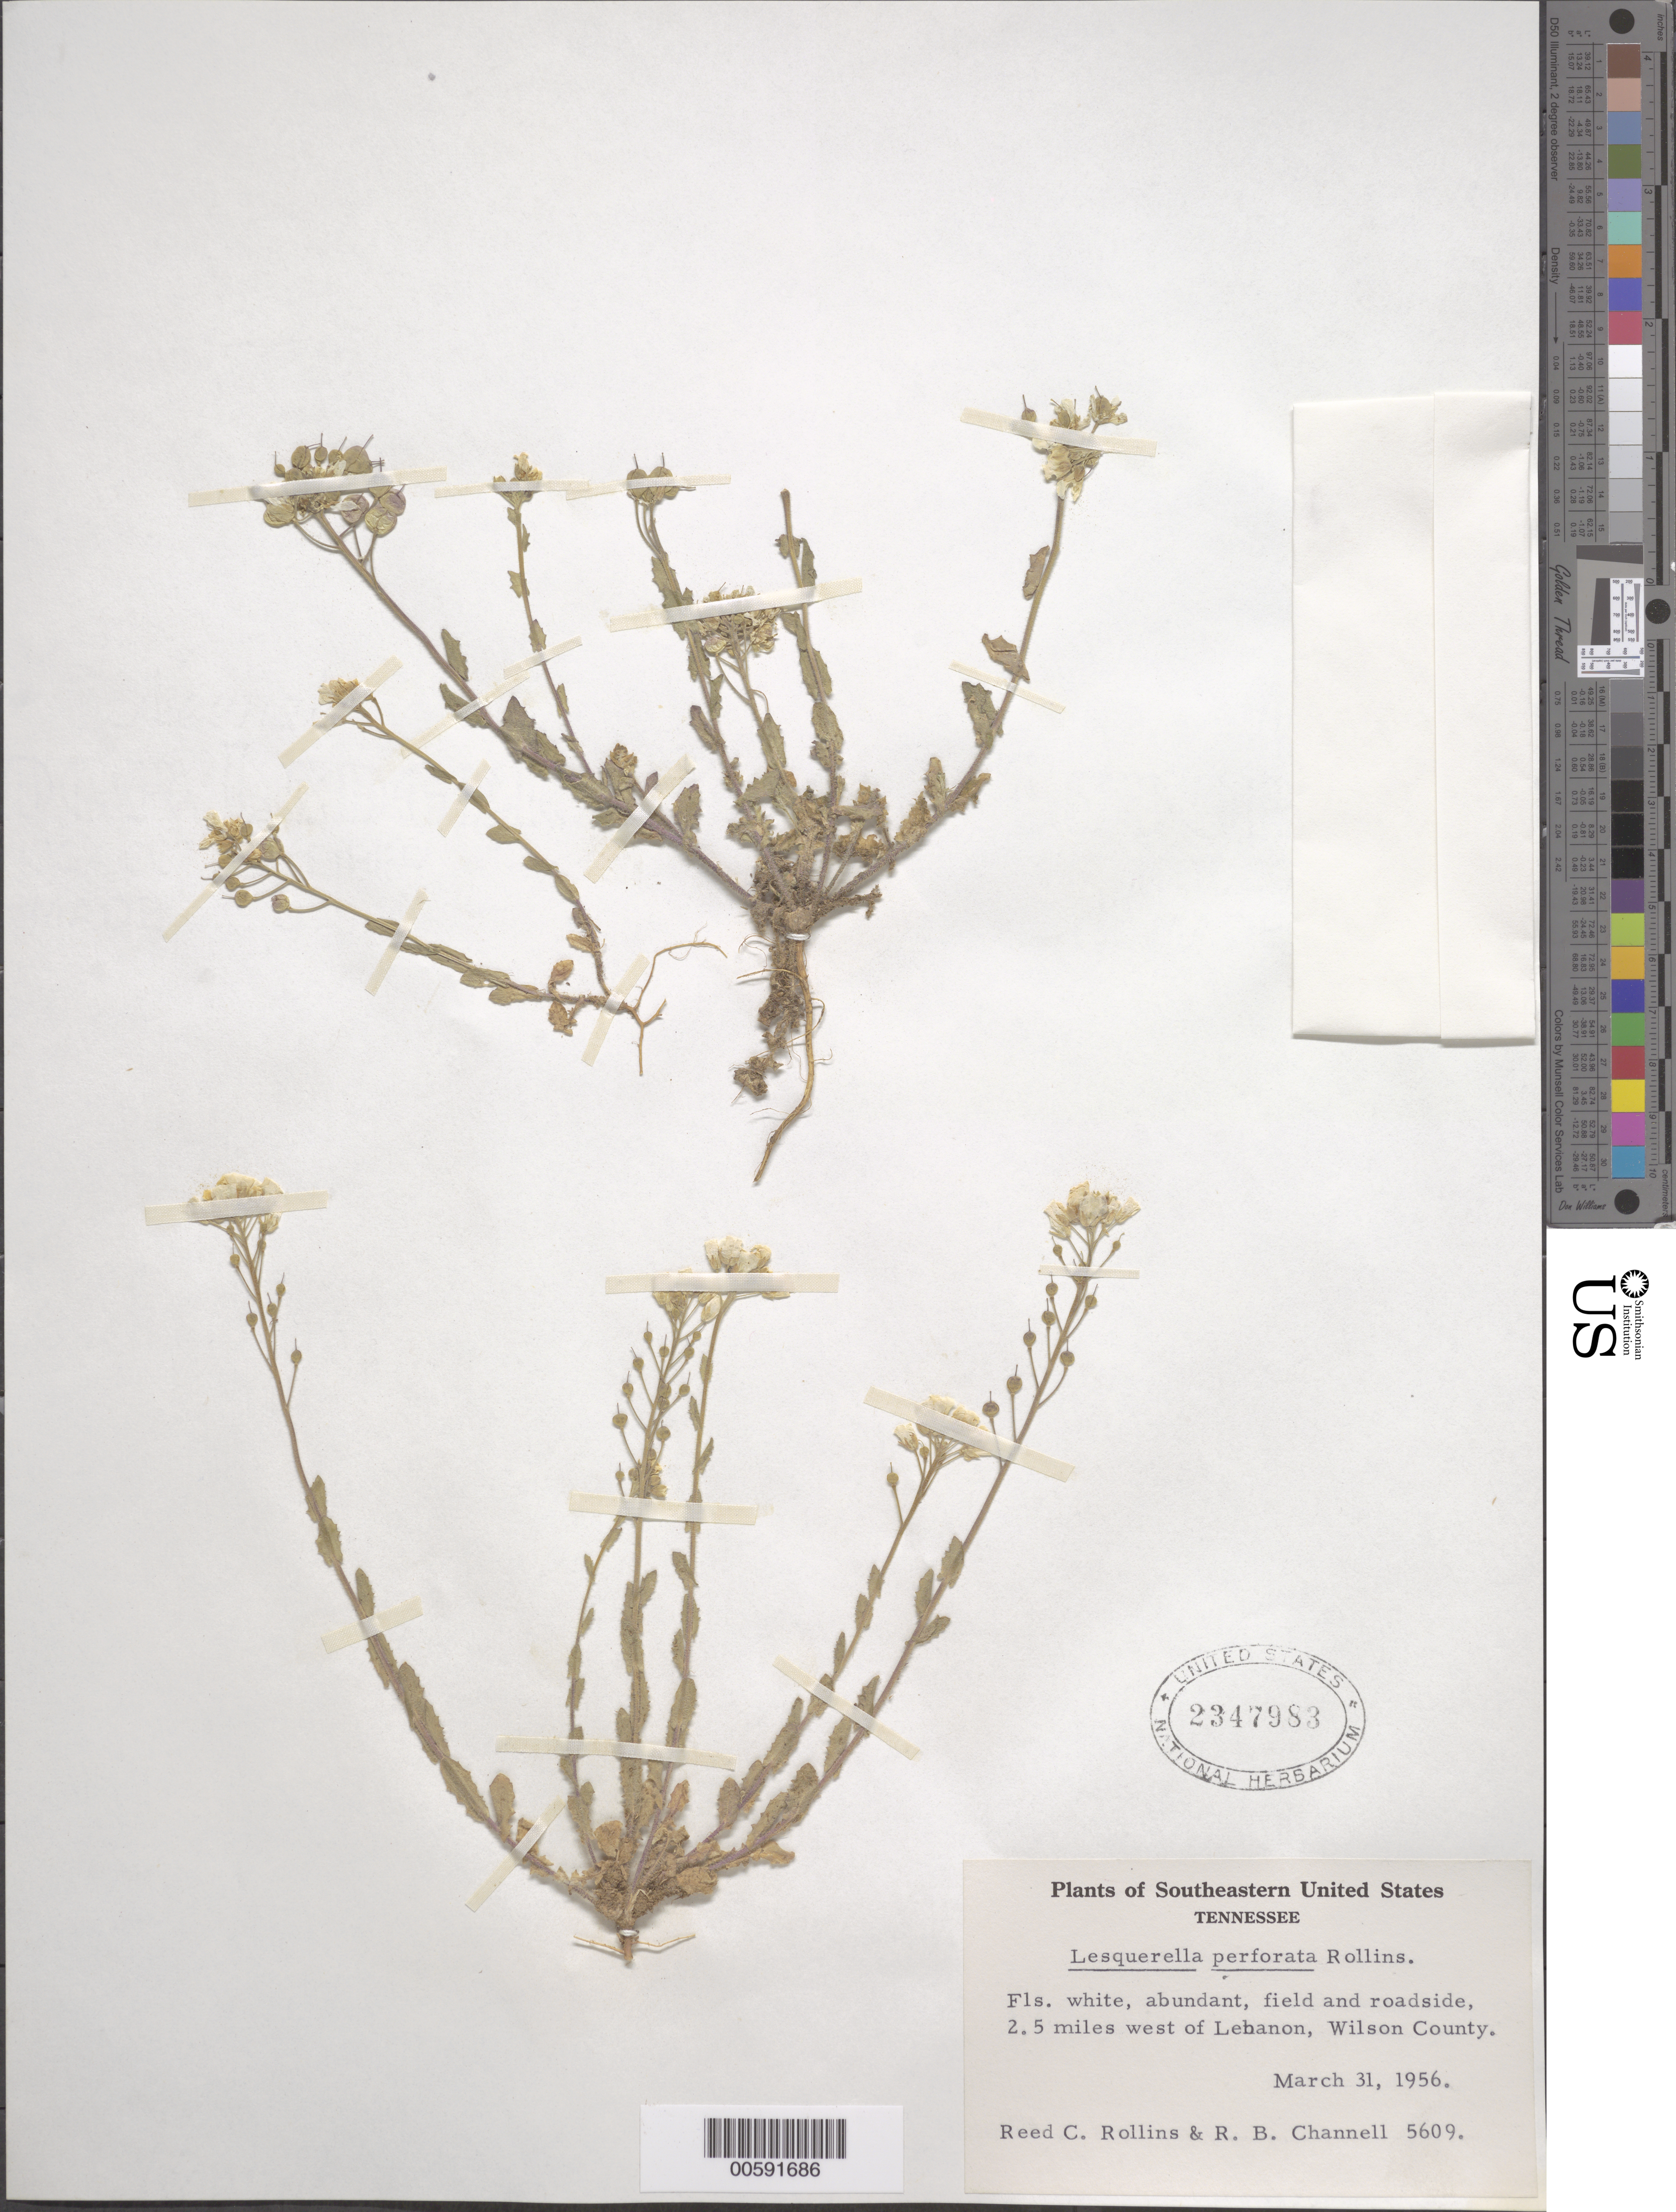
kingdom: Plantae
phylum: Tracheophyta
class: Magnoliopsida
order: Brassicales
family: Brassicaceae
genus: Lesquerella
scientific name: Lesquerella perforata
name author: Rollins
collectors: R. C. Rollins & R. B. Channell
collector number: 5609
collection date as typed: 31 Mar 1956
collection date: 1956-03-31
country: United States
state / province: Tennessee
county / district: Wilson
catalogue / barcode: US 2347983